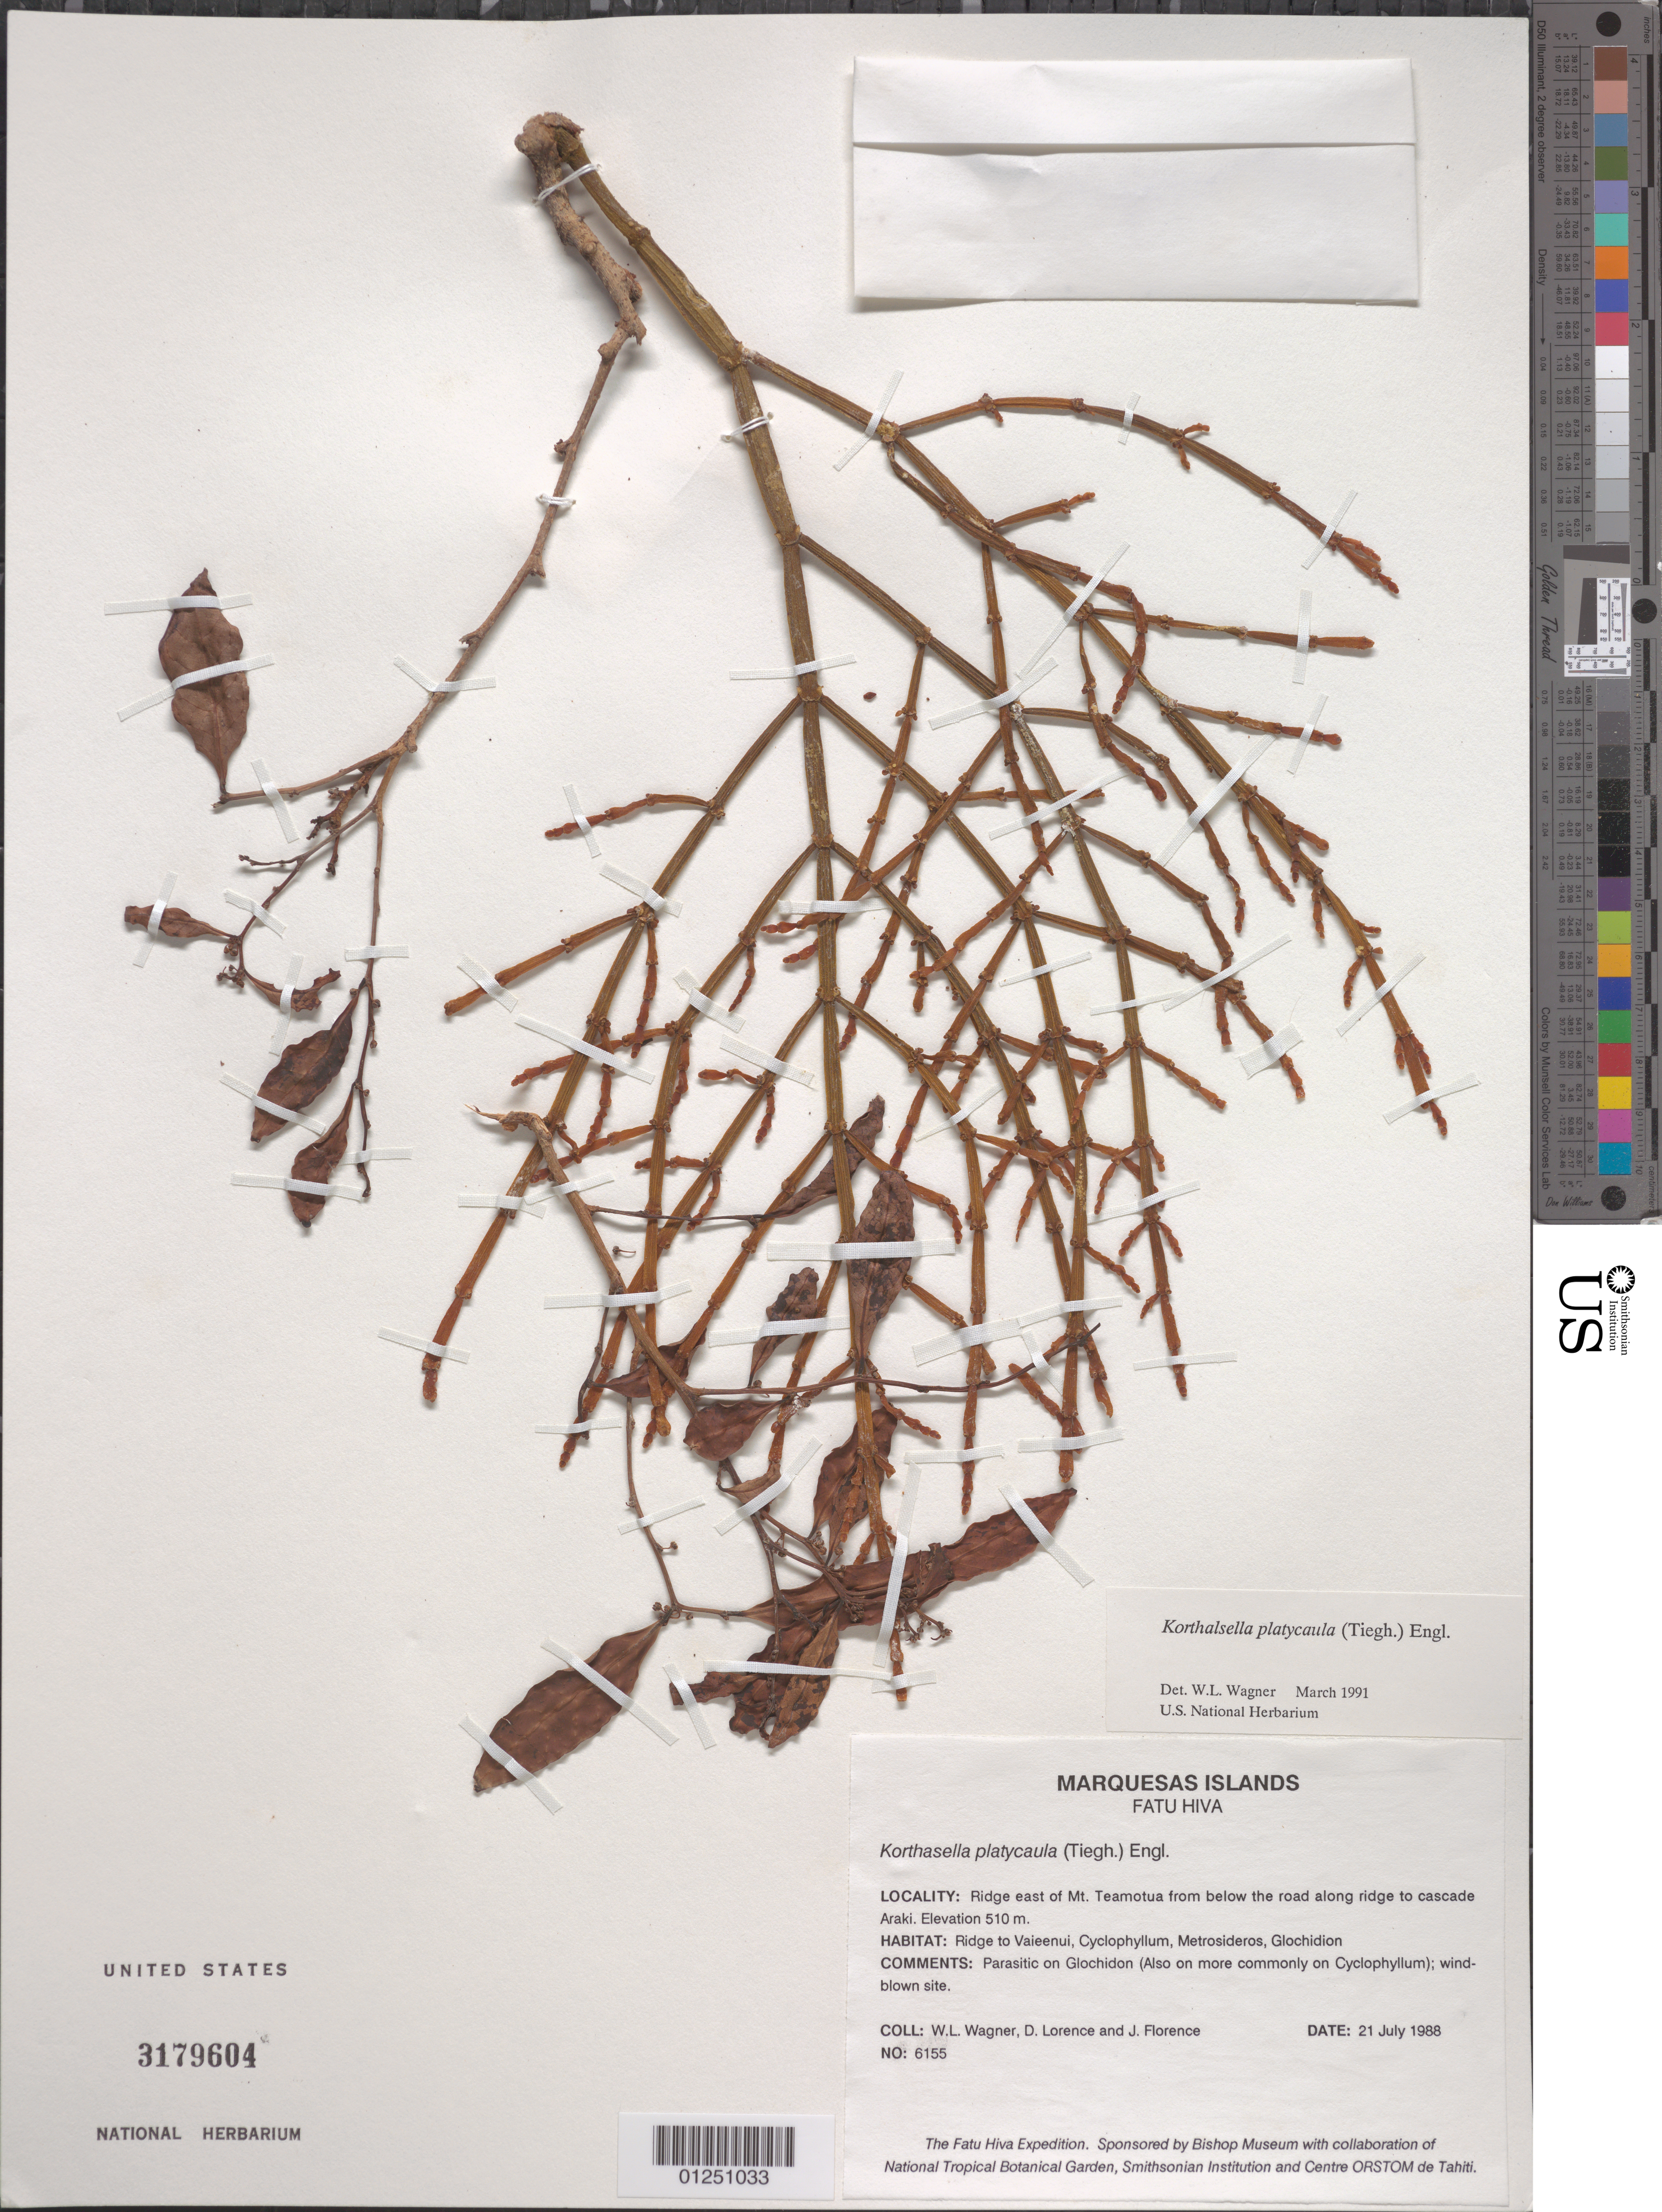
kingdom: Plantae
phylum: Tracheophyta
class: Magnoliopsida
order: Santalales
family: Viscaceae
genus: Korthalsella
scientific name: Korthalsella platycaula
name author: (Tiegh.) Engl.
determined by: Florence, J.; Wagner, W. L.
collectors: W. L. Wagner, D. Lorence & J. Florence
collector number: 6155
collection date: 1988-07-21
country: French Polynesia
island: Fatu Hiva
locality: ridge E of Mt. Teamotua from below the road along ridge to cascade Araki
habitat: Ridge to Vaieenui, Cyclophyllum, Metrosideros, Glochidion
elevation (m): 510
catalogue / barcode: US 3179604